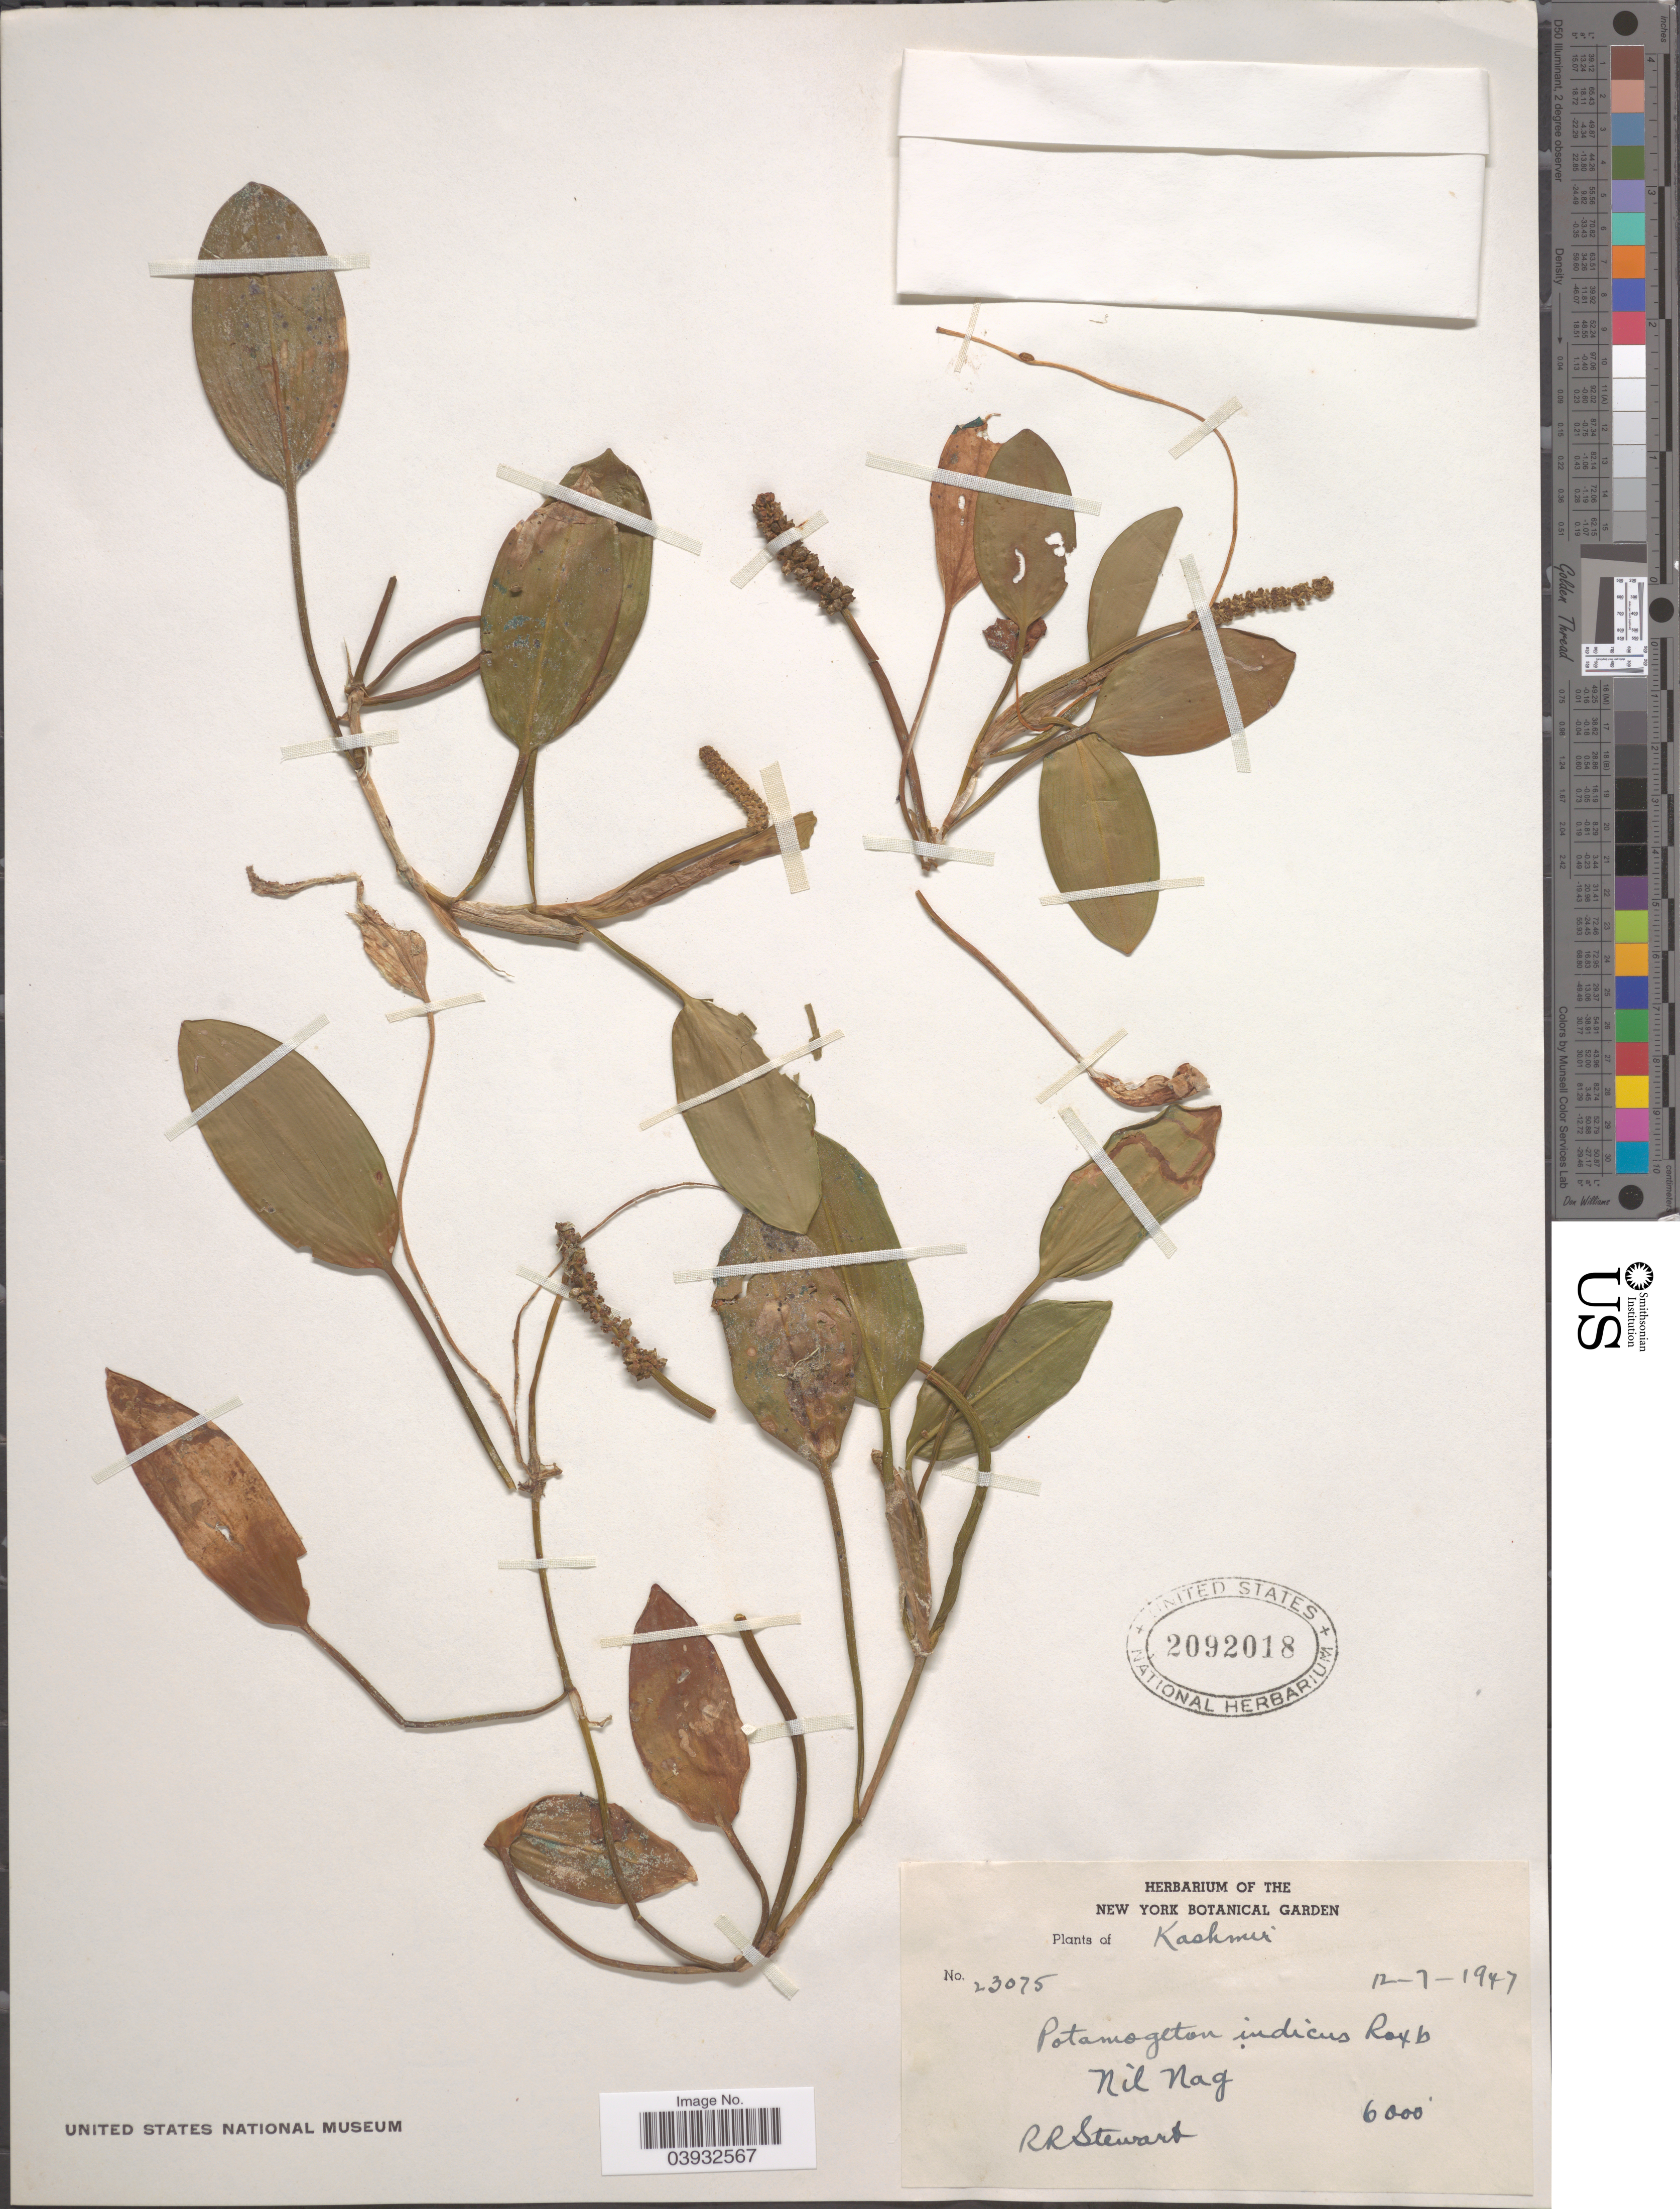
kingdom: Plantae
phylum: Tracheophyta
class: Liliopsida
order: Alismatales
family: Potamogetonaceae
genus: Potamogeton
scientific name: Potamogeton indicus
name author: Roth ex Roem. & Schult.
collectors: R. Stewart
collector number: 23075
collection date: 1947-07-12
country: India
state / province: Jammu and Kashmir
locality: Kashmir. Nil Nag.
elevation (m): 1829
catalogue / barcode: US 2092018